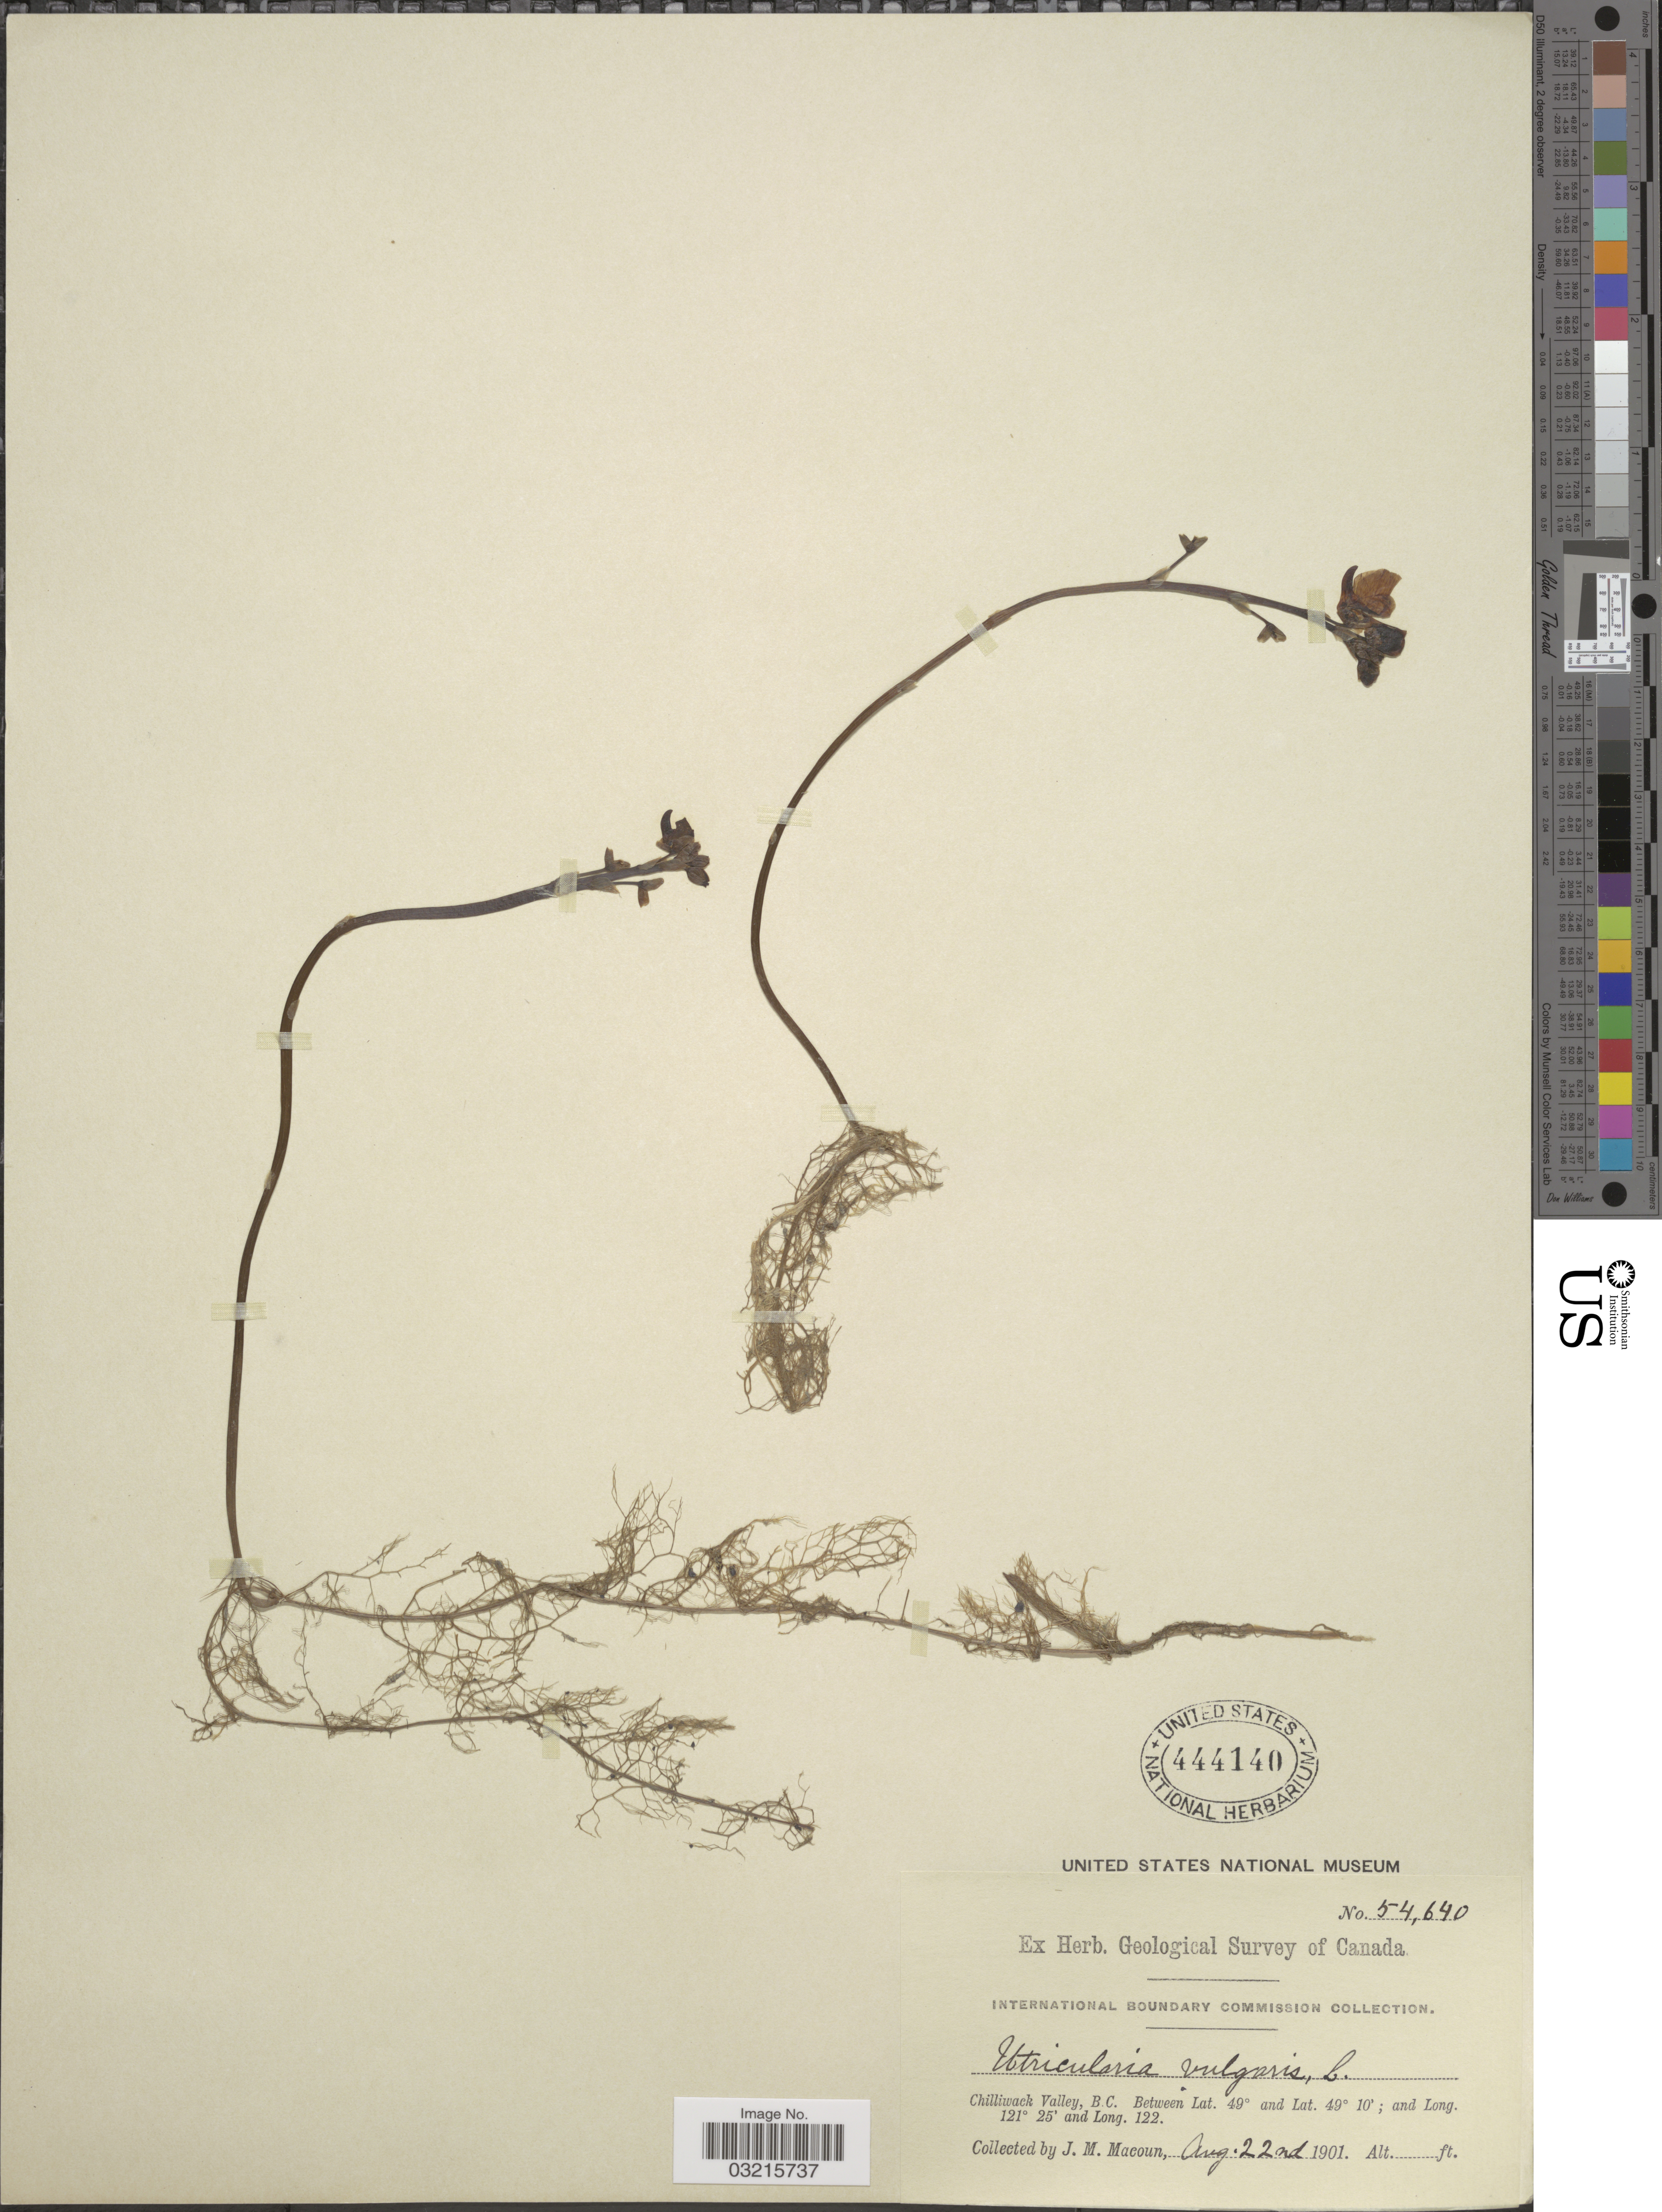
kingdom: Plantae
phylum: Tracheophyta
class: Magnoliopsida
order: Lamiales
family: Lentibulariaceae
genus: Utricularia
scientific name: Utricularia vulgaris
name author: L.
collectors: J. M. Macoun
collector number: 54640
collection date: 1901-08-22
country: Canada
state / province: British Columbia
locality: Chilliwack Valley.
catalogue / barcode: US 444140